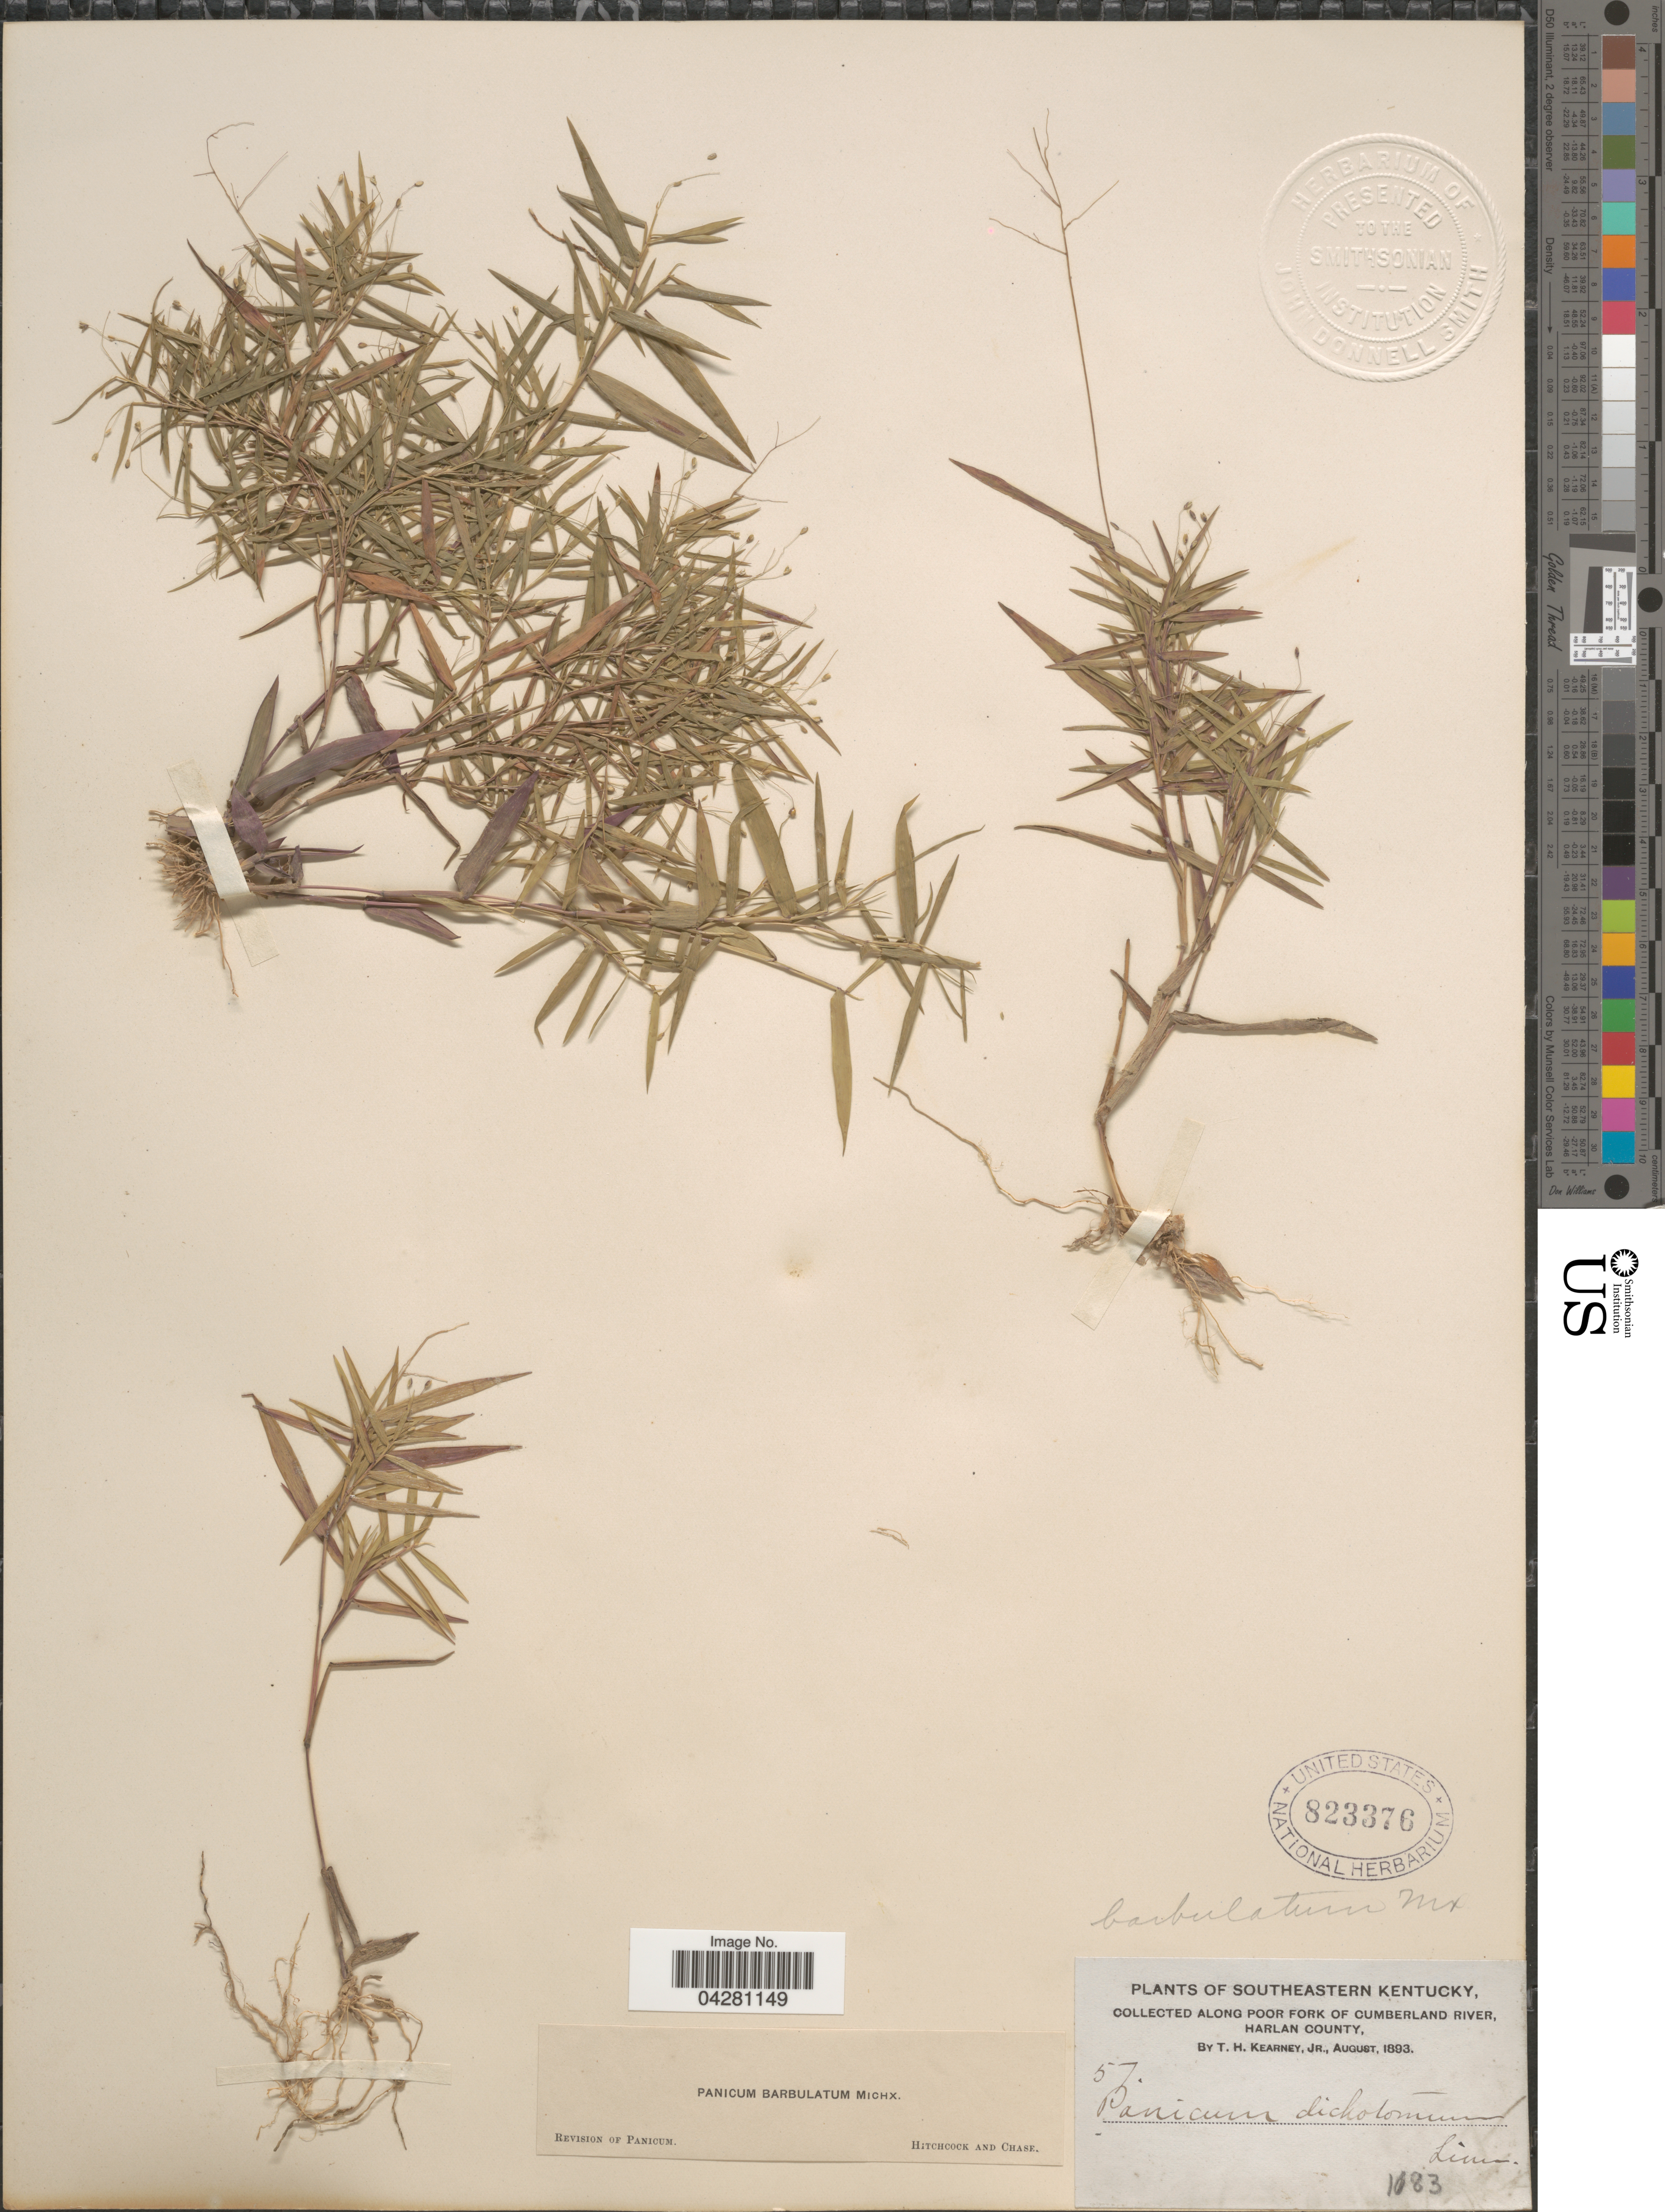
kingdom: Plantae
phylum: Tracheophyta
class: Liliopsida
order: Poales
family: Poaceae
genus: Dichanthelium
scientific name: Dichanthelium dichotomum var. dichotomum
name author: (L.) Gould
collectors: T. H. Kearney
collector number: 57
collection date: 1893-08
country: United States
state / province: Kentucky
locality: Southeastern Kentucky, along Poor Fork of Cumberland River, Harlan County.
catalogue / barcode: US 823376